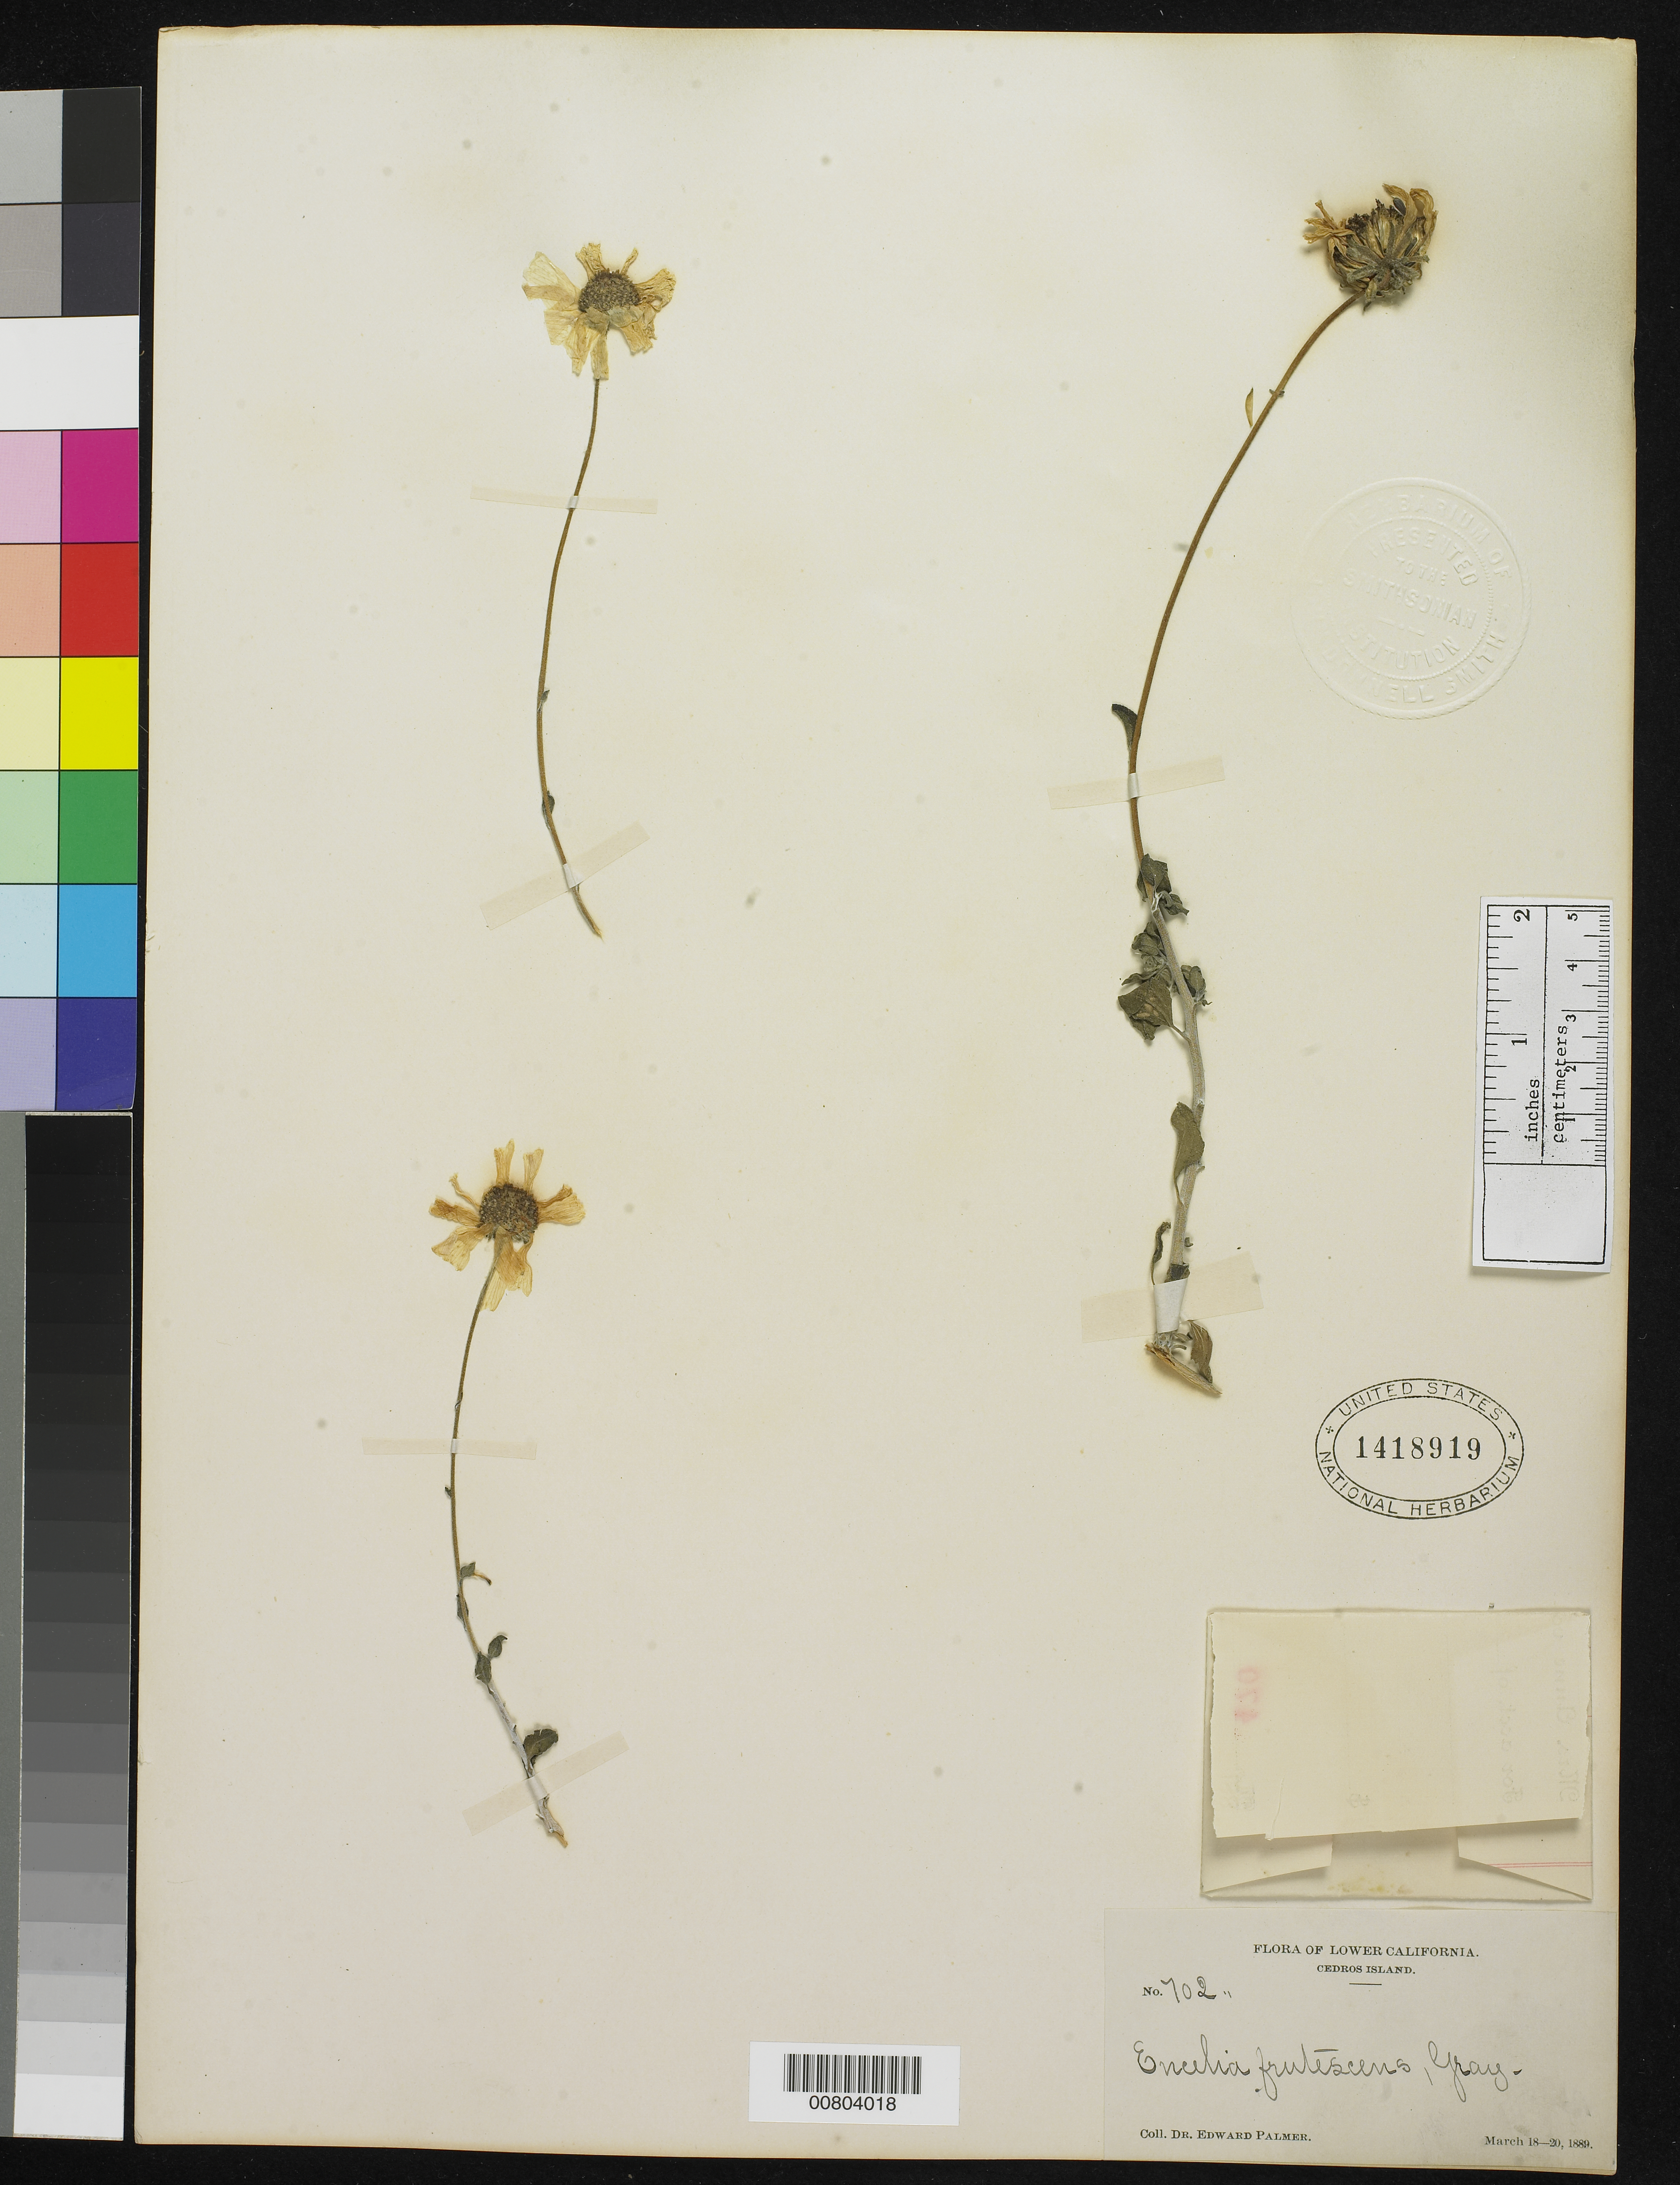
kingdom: Plantae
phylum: Tracheophyta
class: Magnoliopsida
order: Asterales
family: Asteraceae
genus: Encelia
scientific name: Encelia frutescens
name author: (A. Gray) A. Gray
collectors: E. Palmer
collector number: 702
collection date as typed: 18 Mar 1889 to 20 Mar 1889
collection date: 1889-03-18/1889-03-20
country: Mexico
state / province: Baja California Norte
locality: Cedros Island, Baja California.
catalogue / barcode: US 1418919